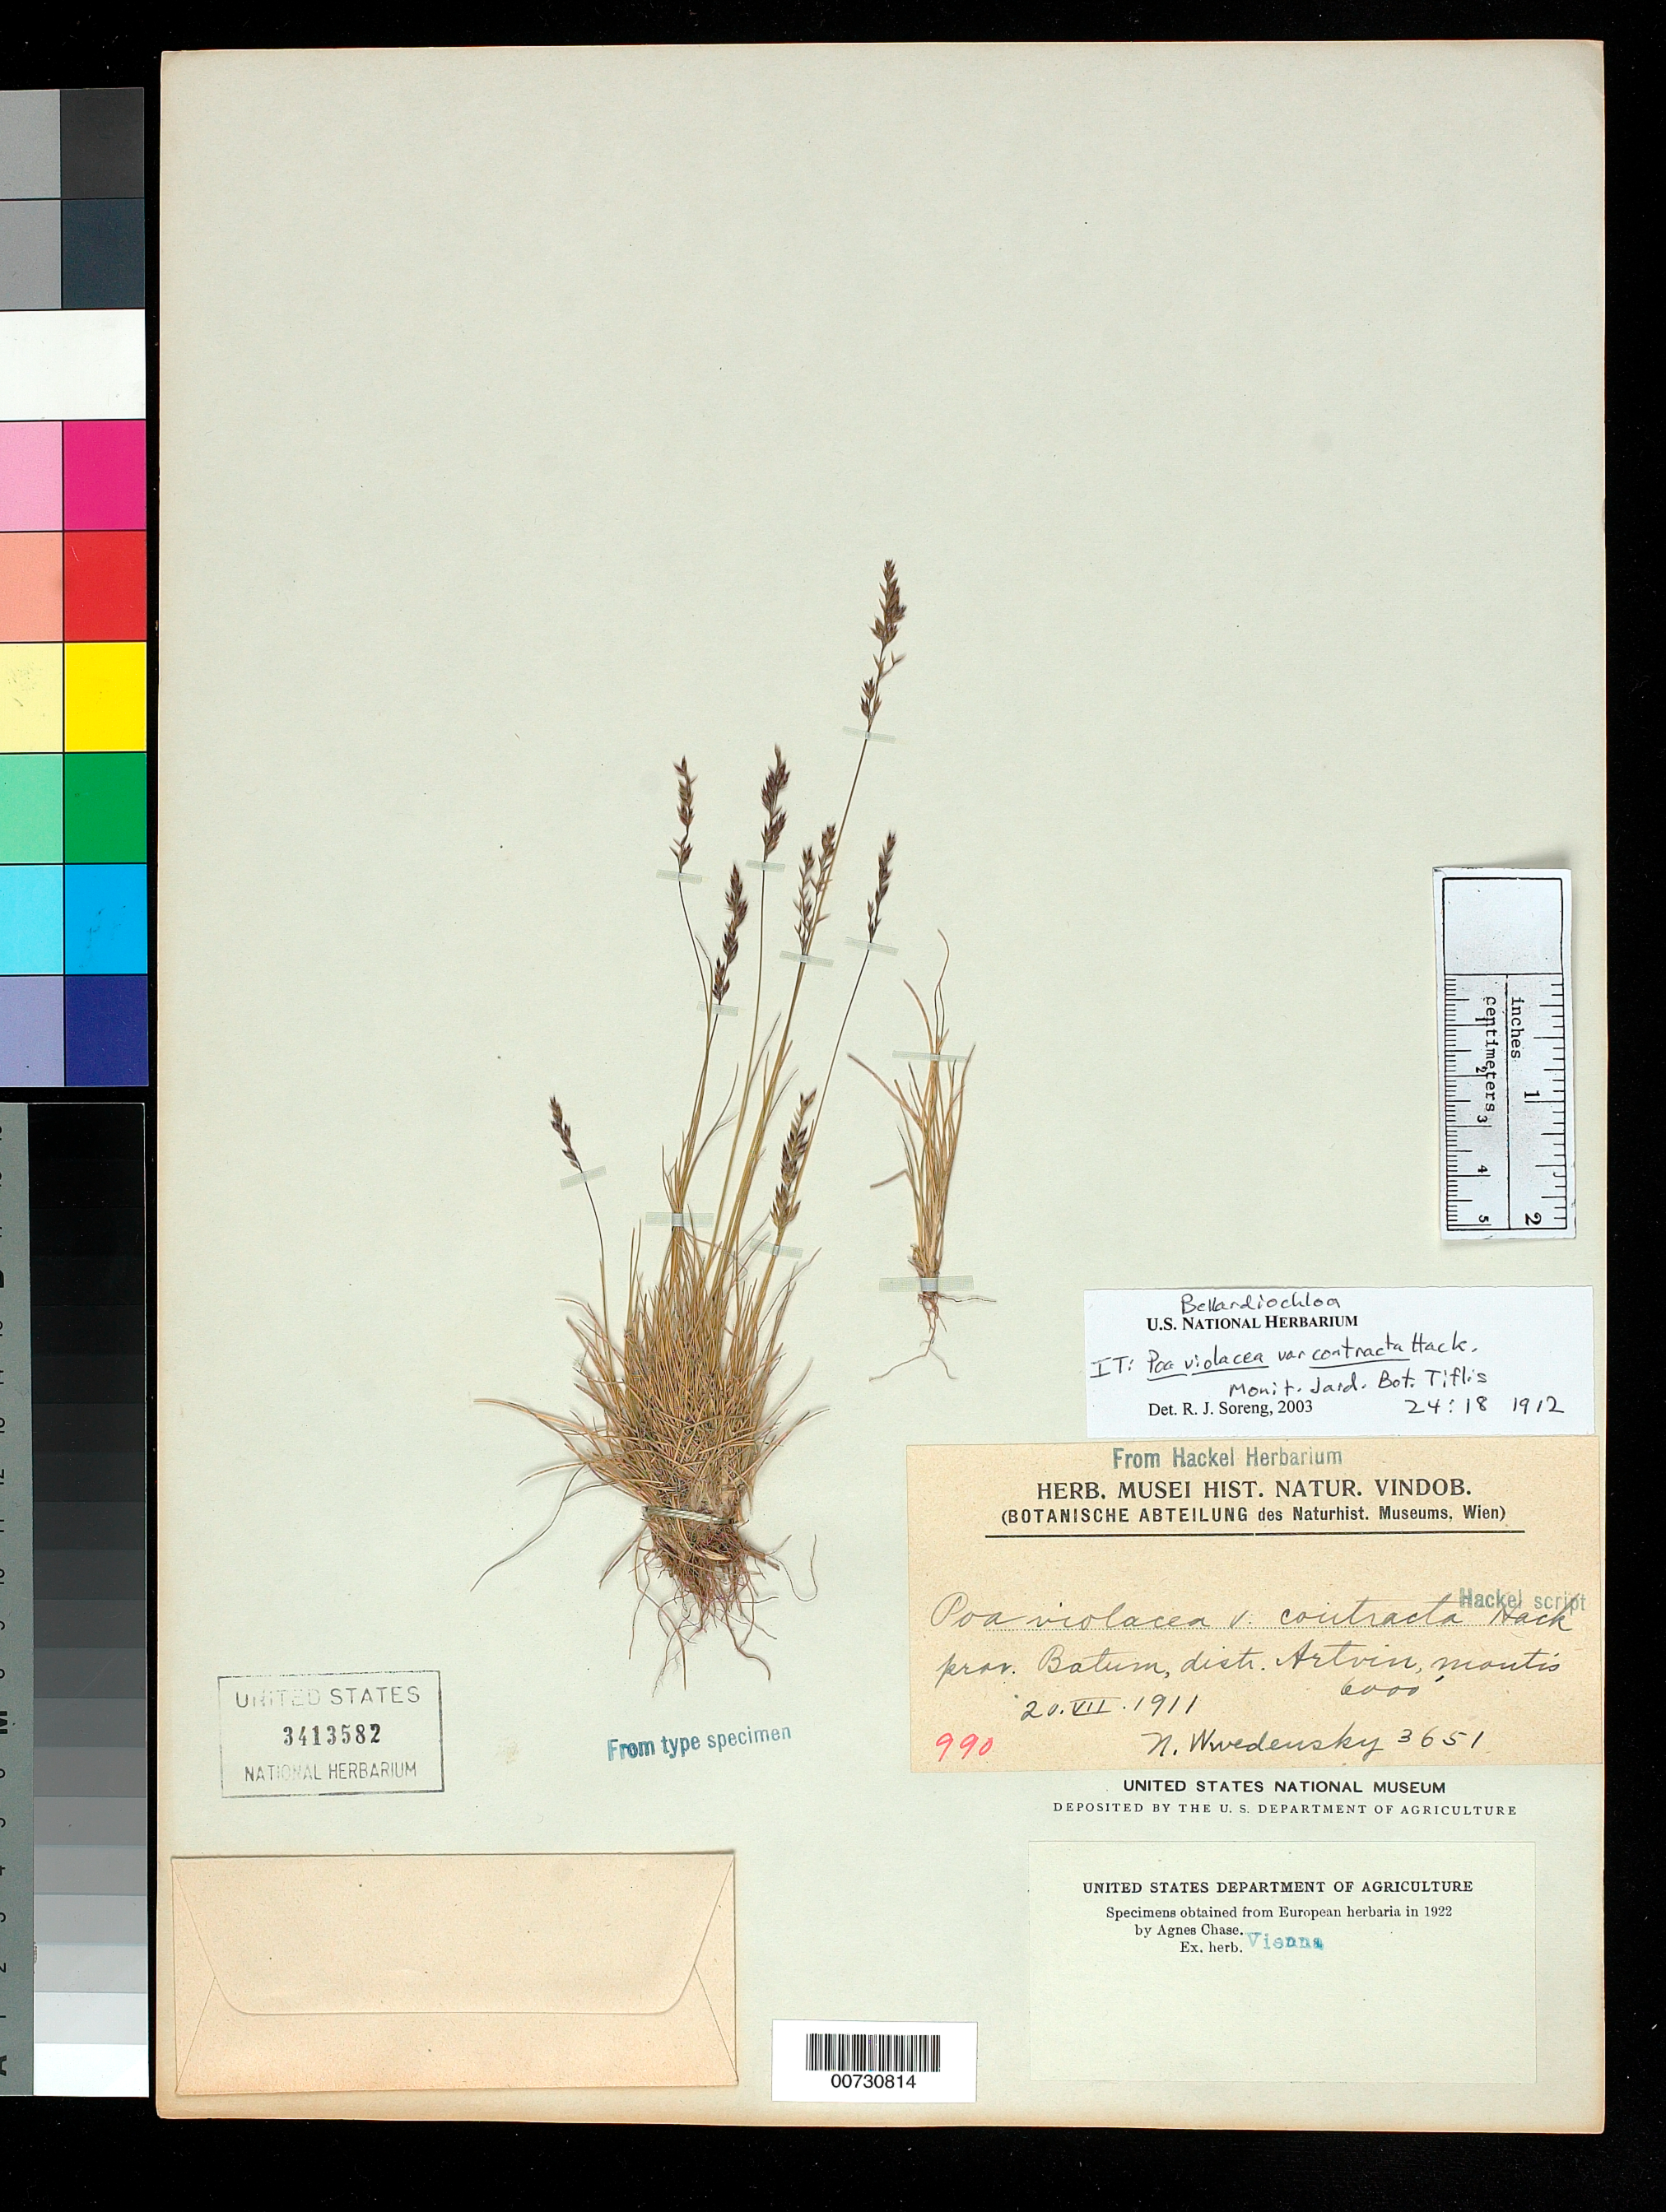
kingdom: Plantae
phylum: Tracheophyta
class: Liliopsida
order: Poales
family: Poaceae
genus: Poa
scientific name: Poa violacea var. contracta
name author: Hack.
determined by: Soreng, Robert J., Research Associate (BOT), Smithsonian Institution - National Museum of Natural History (UNITED STATES)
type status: Isotype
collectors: N. Wwedensky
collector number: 3651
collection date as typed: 20 Jul 1911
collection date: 1911-07-20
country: Georgia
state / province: Batumi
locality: Prov. Batum, distr. Artvin, montis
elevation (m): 1829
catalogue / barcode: US 3413582